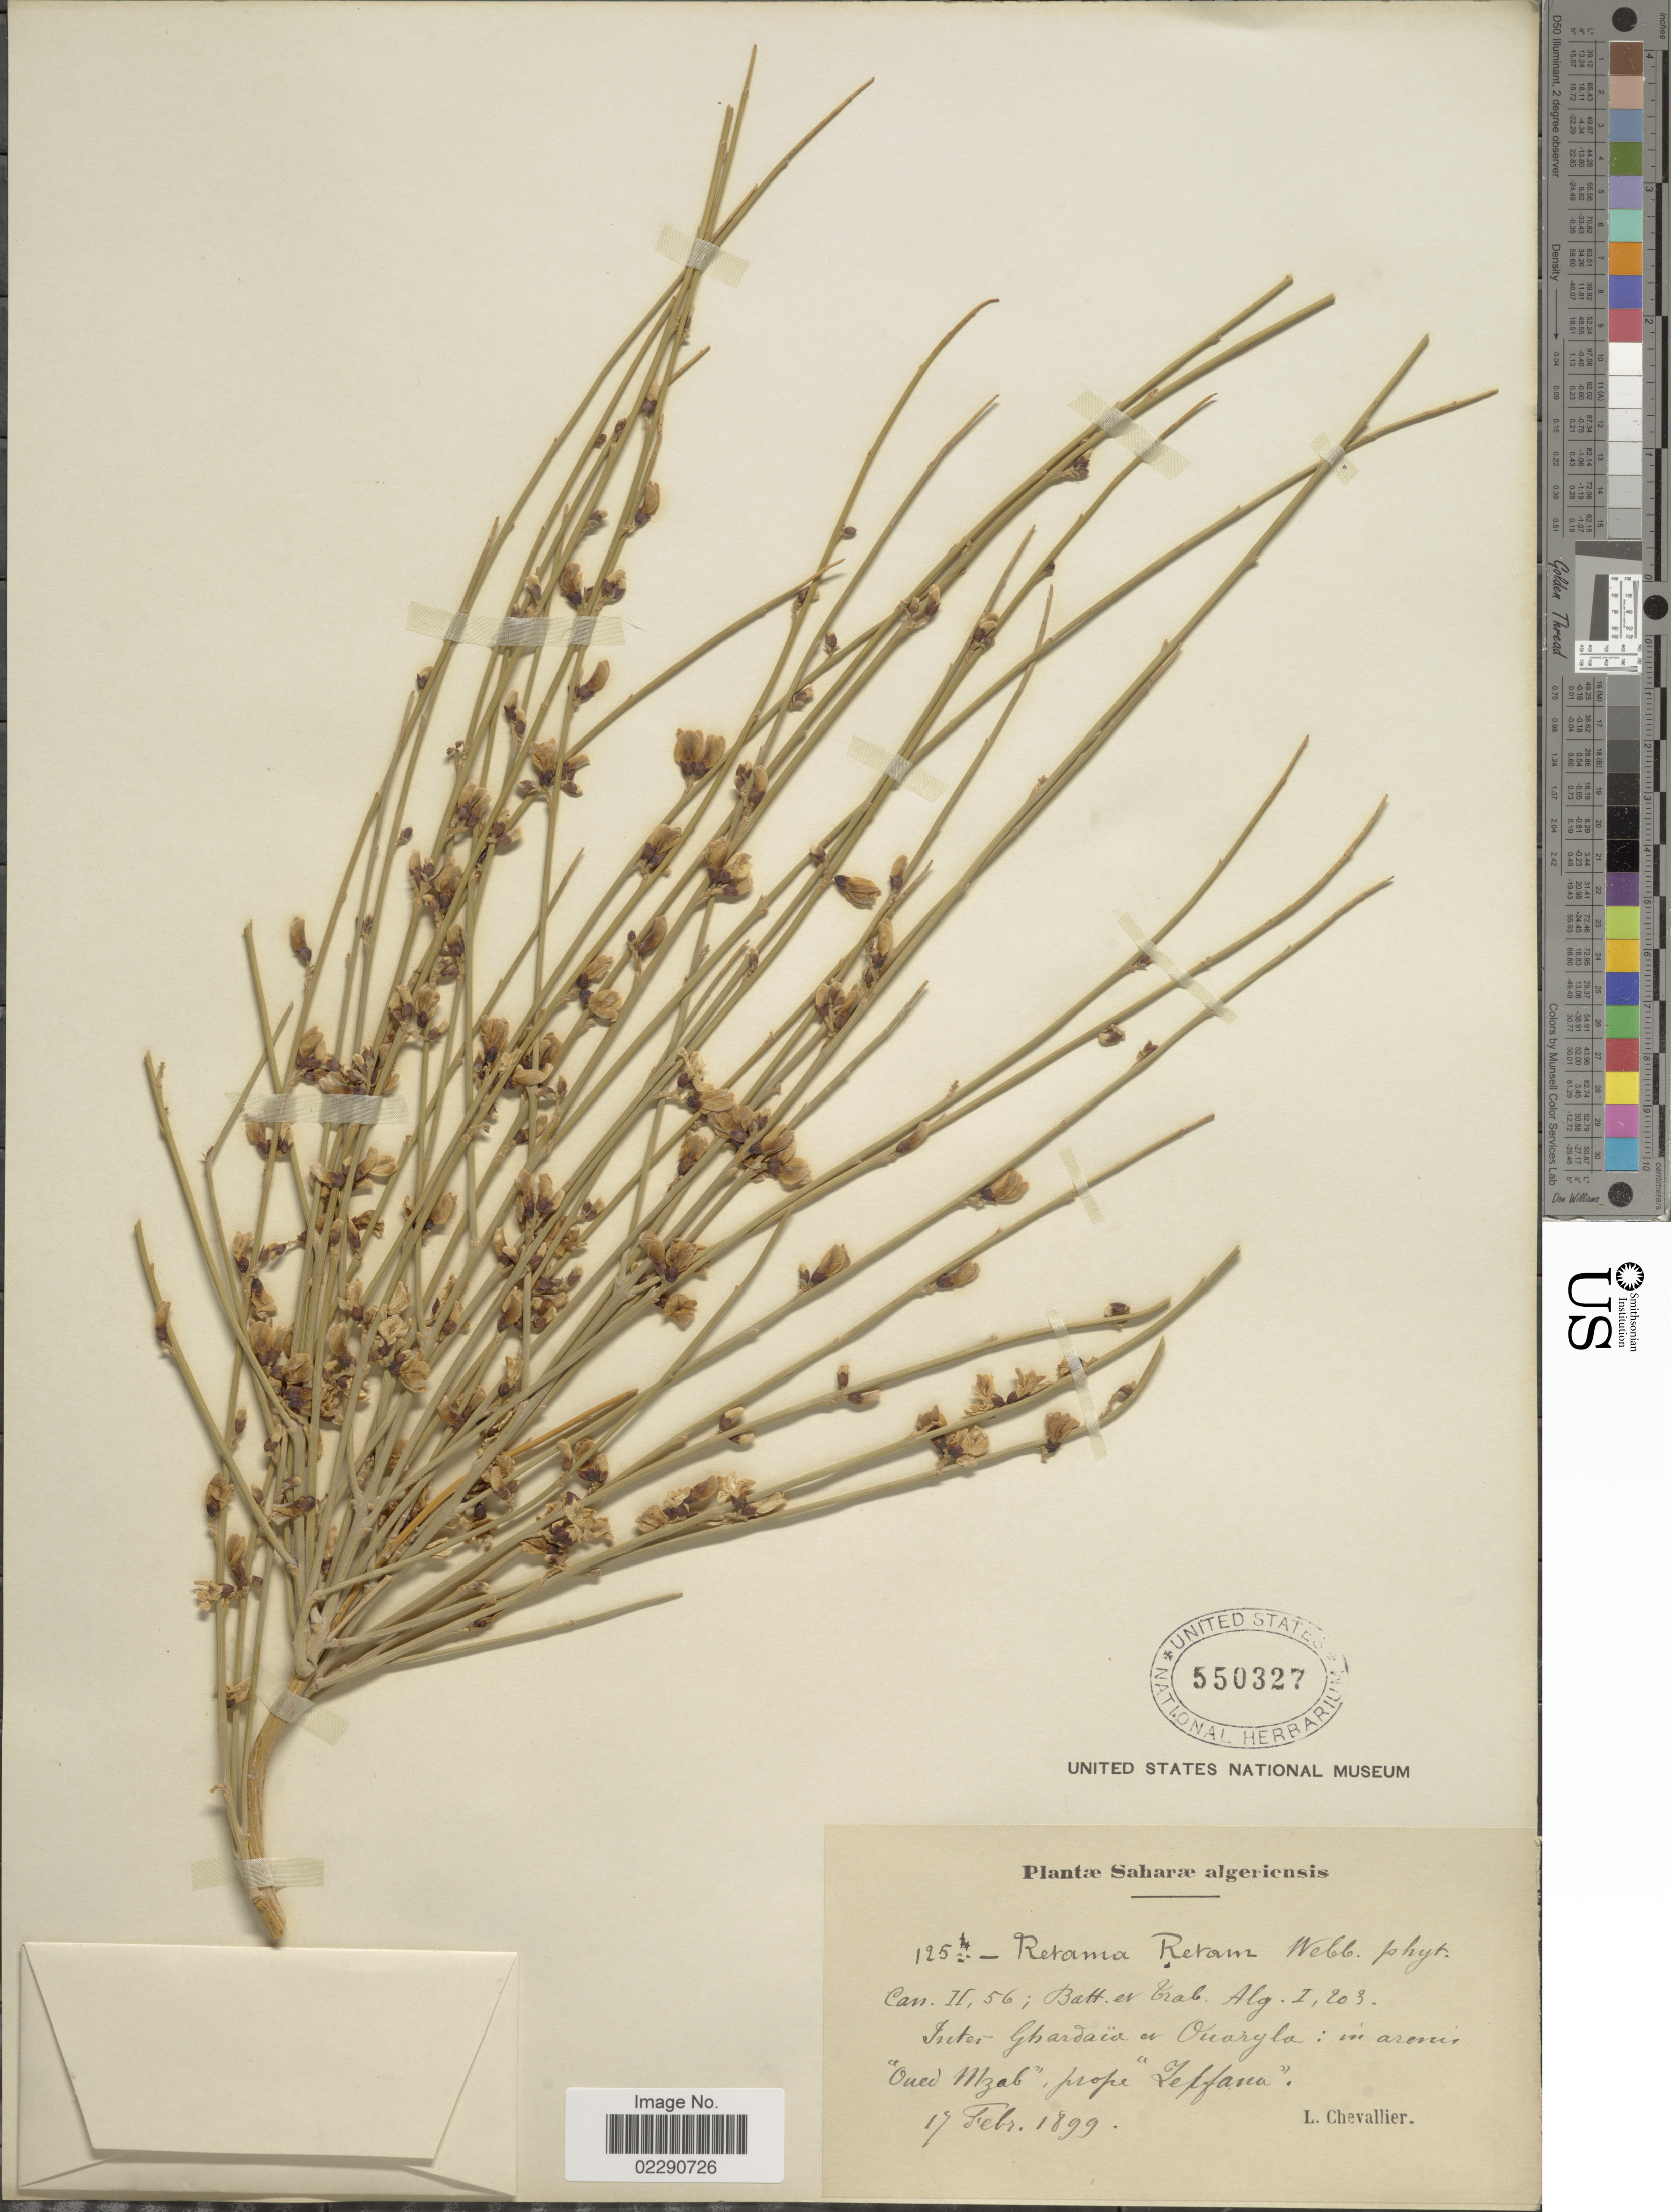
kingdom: Plantae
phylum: Tracheophyta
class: Magnoliopsida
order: Fabales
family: Fabaceae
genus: Retama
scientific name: Retama raetam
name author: (Forssk.) Webb & Berthel.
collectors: L. Chevallier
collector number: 125/4*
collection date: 1899-02-17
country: Algeria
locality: Saharae Algeriensis, inter Ghardaia a Ouargla, Oued Mzab, prope Zelfana.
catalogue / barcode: US 550327